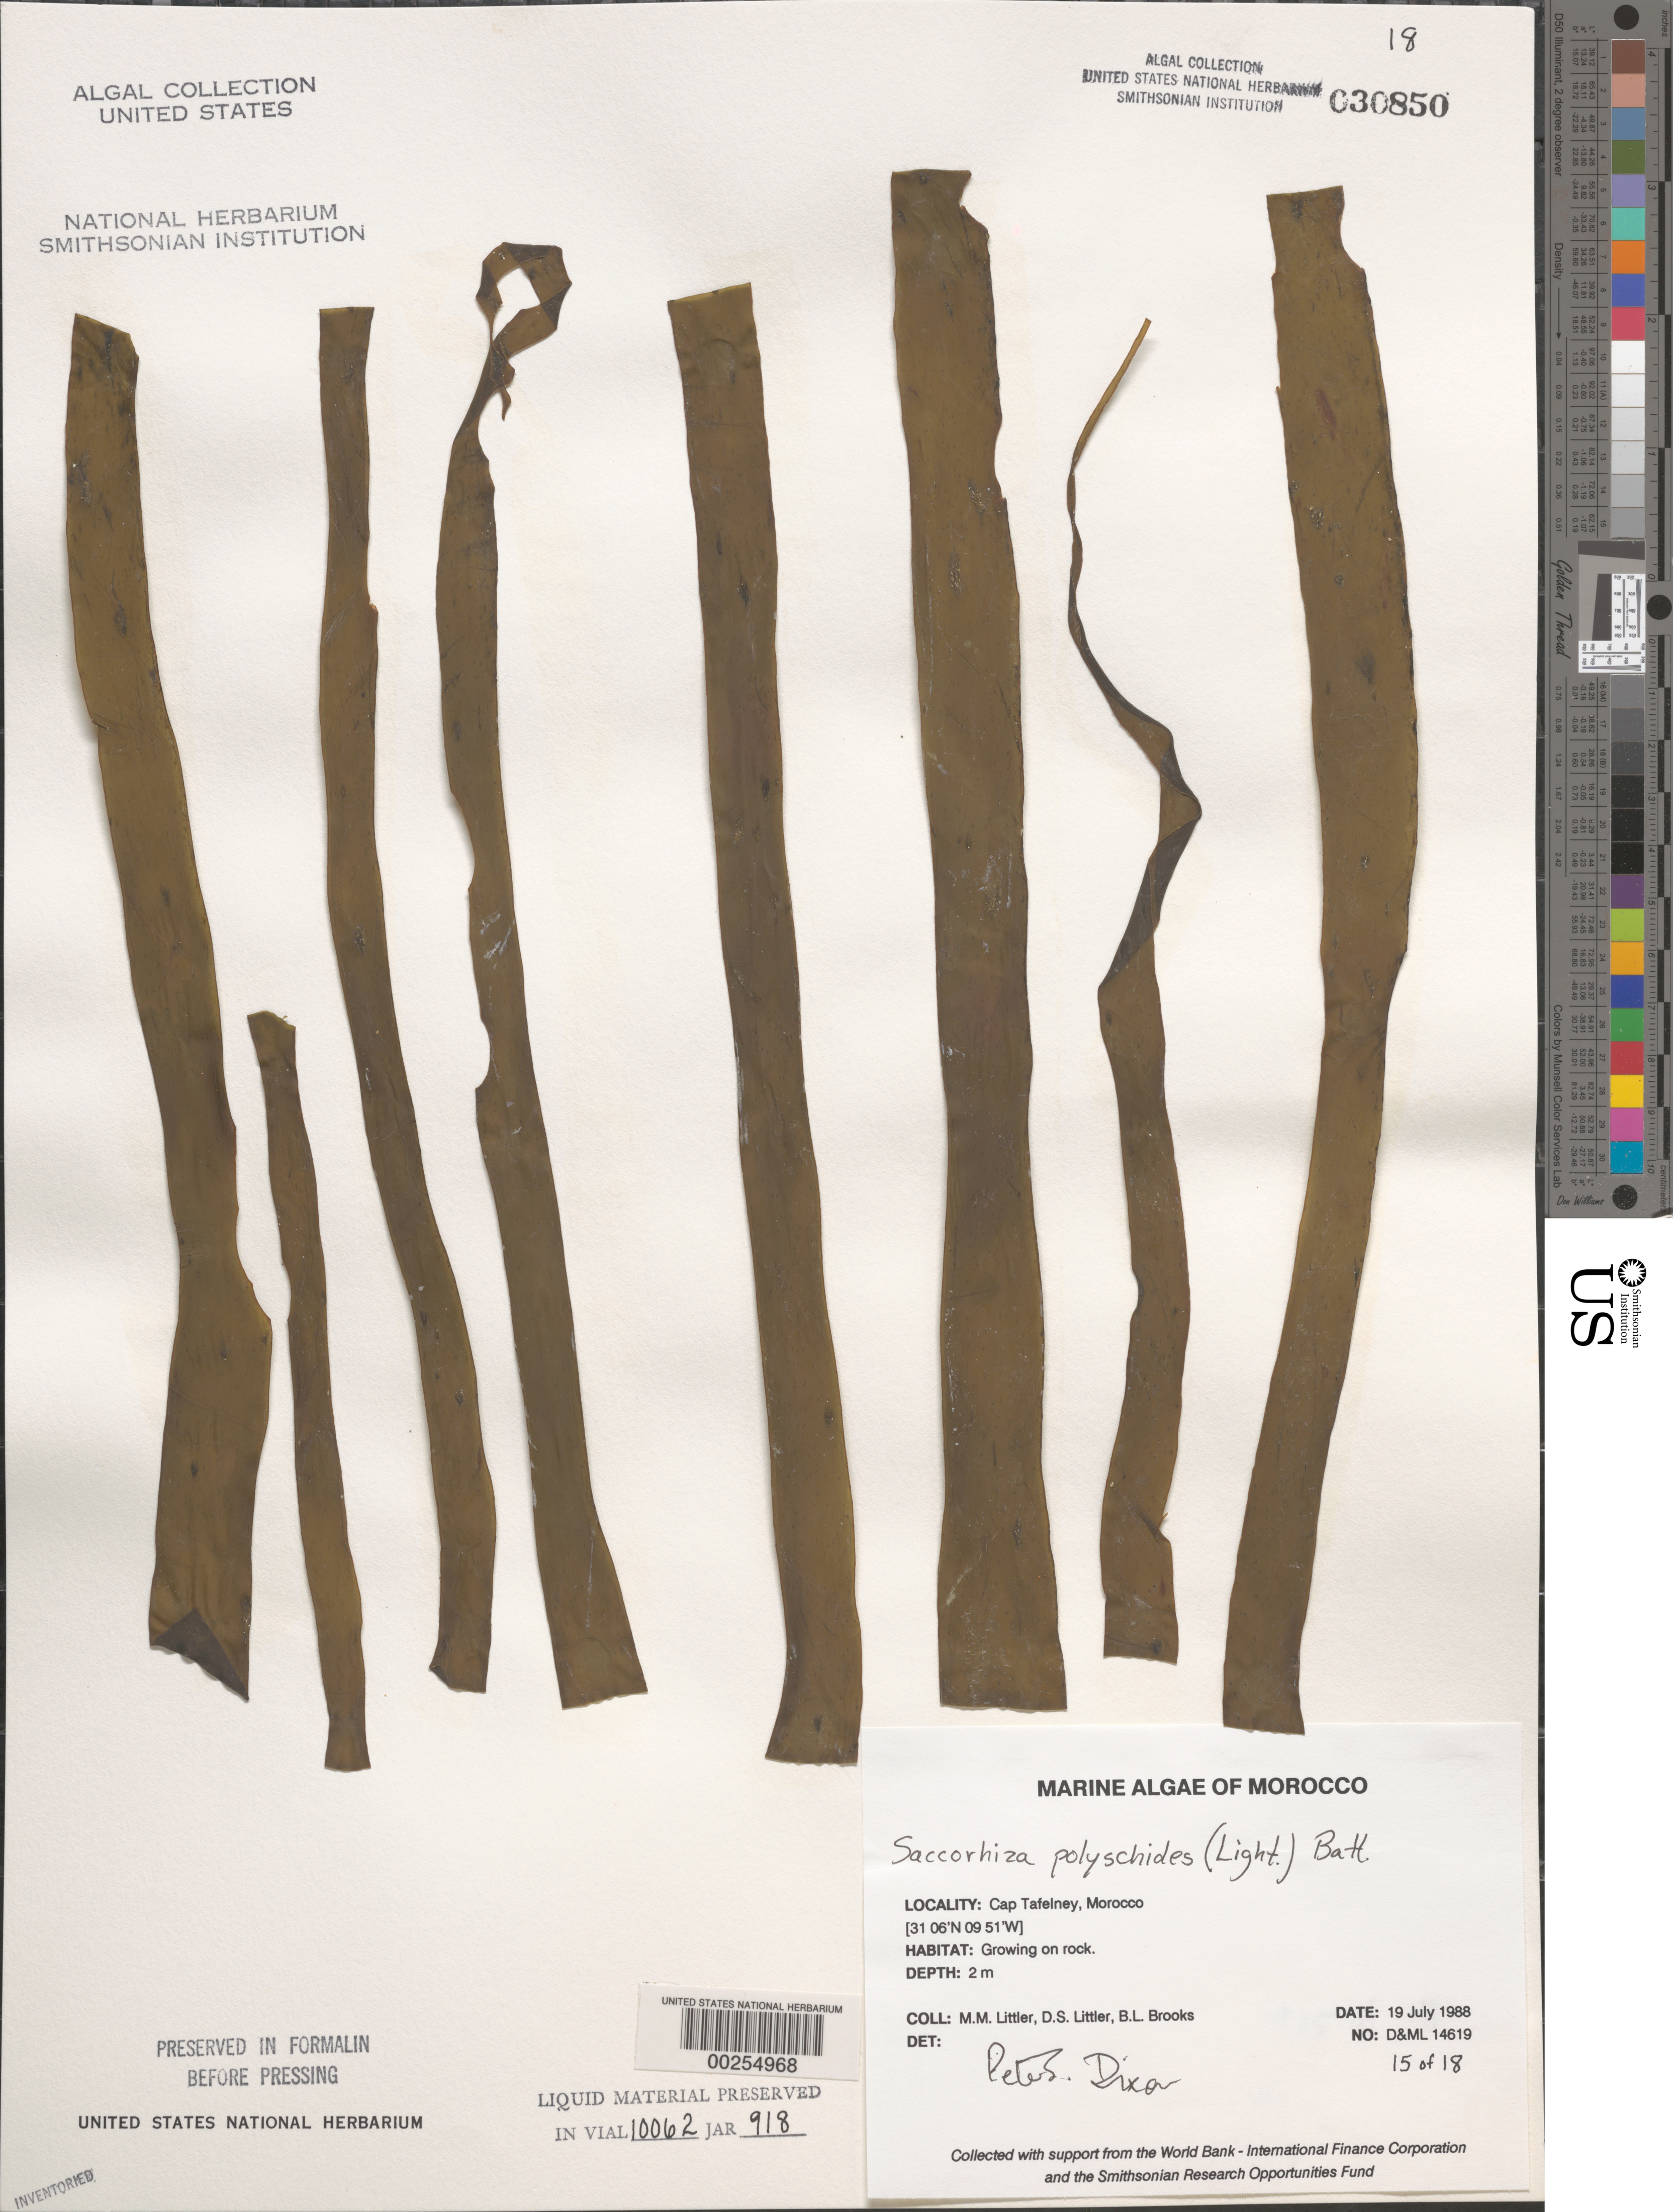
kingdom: Chromista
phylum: Foraminifera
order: Astrorhizida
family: Hyperamminidae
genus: Saccorhiza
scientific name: Saccorhiza polyschides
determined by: Dixon, P. S.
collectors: M. M. Littler, D. S. Littler & B. Brooks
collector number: D&ML 14619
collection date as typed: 19 Jul 1988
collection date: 1988-07-19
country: Morocco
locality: Cap Tafelney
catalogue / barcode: US 30850